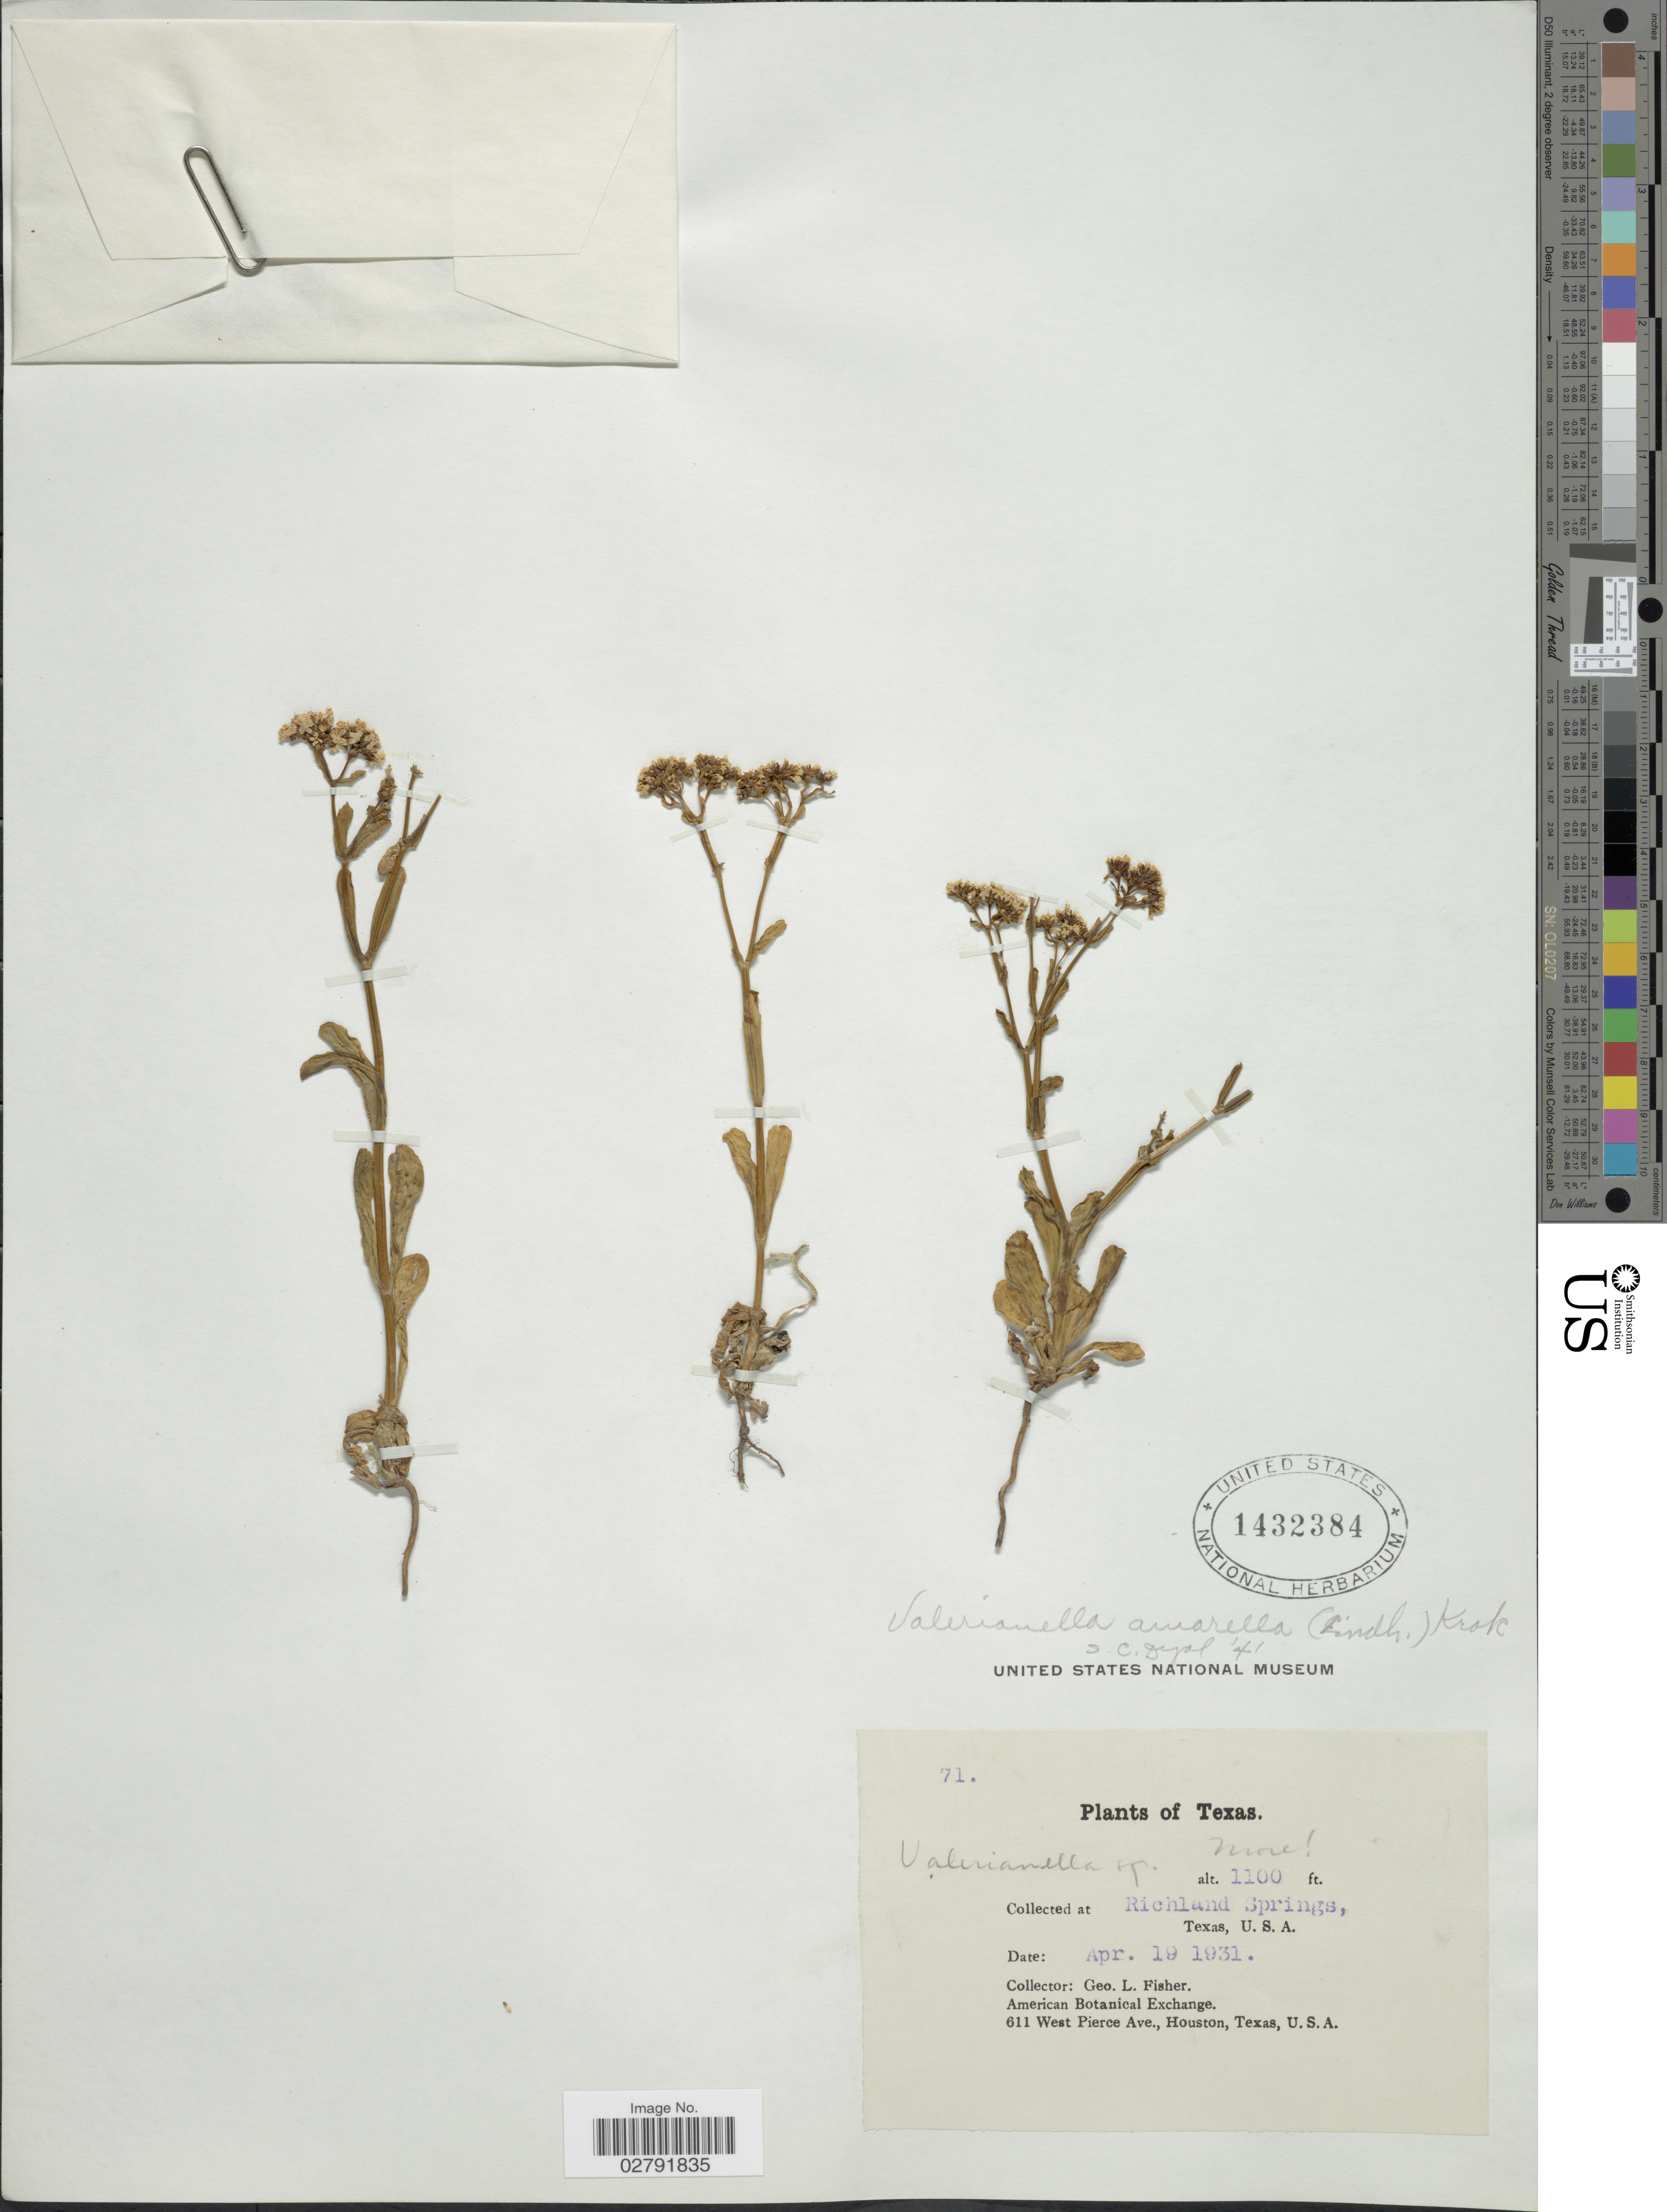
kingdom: Plantae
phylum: Tracheophyta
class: Magnoliopsida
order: Dipsacales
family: Caprifoliaceae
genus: Valerianella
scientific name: Valerianella amarella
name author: (Lindl. ex Engelm.) Krok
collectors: G. L. Fisher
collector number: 71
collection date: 1931-04-19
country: United States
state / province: Texas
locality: Richland Springs.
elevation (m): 335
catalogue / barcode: US 1432384